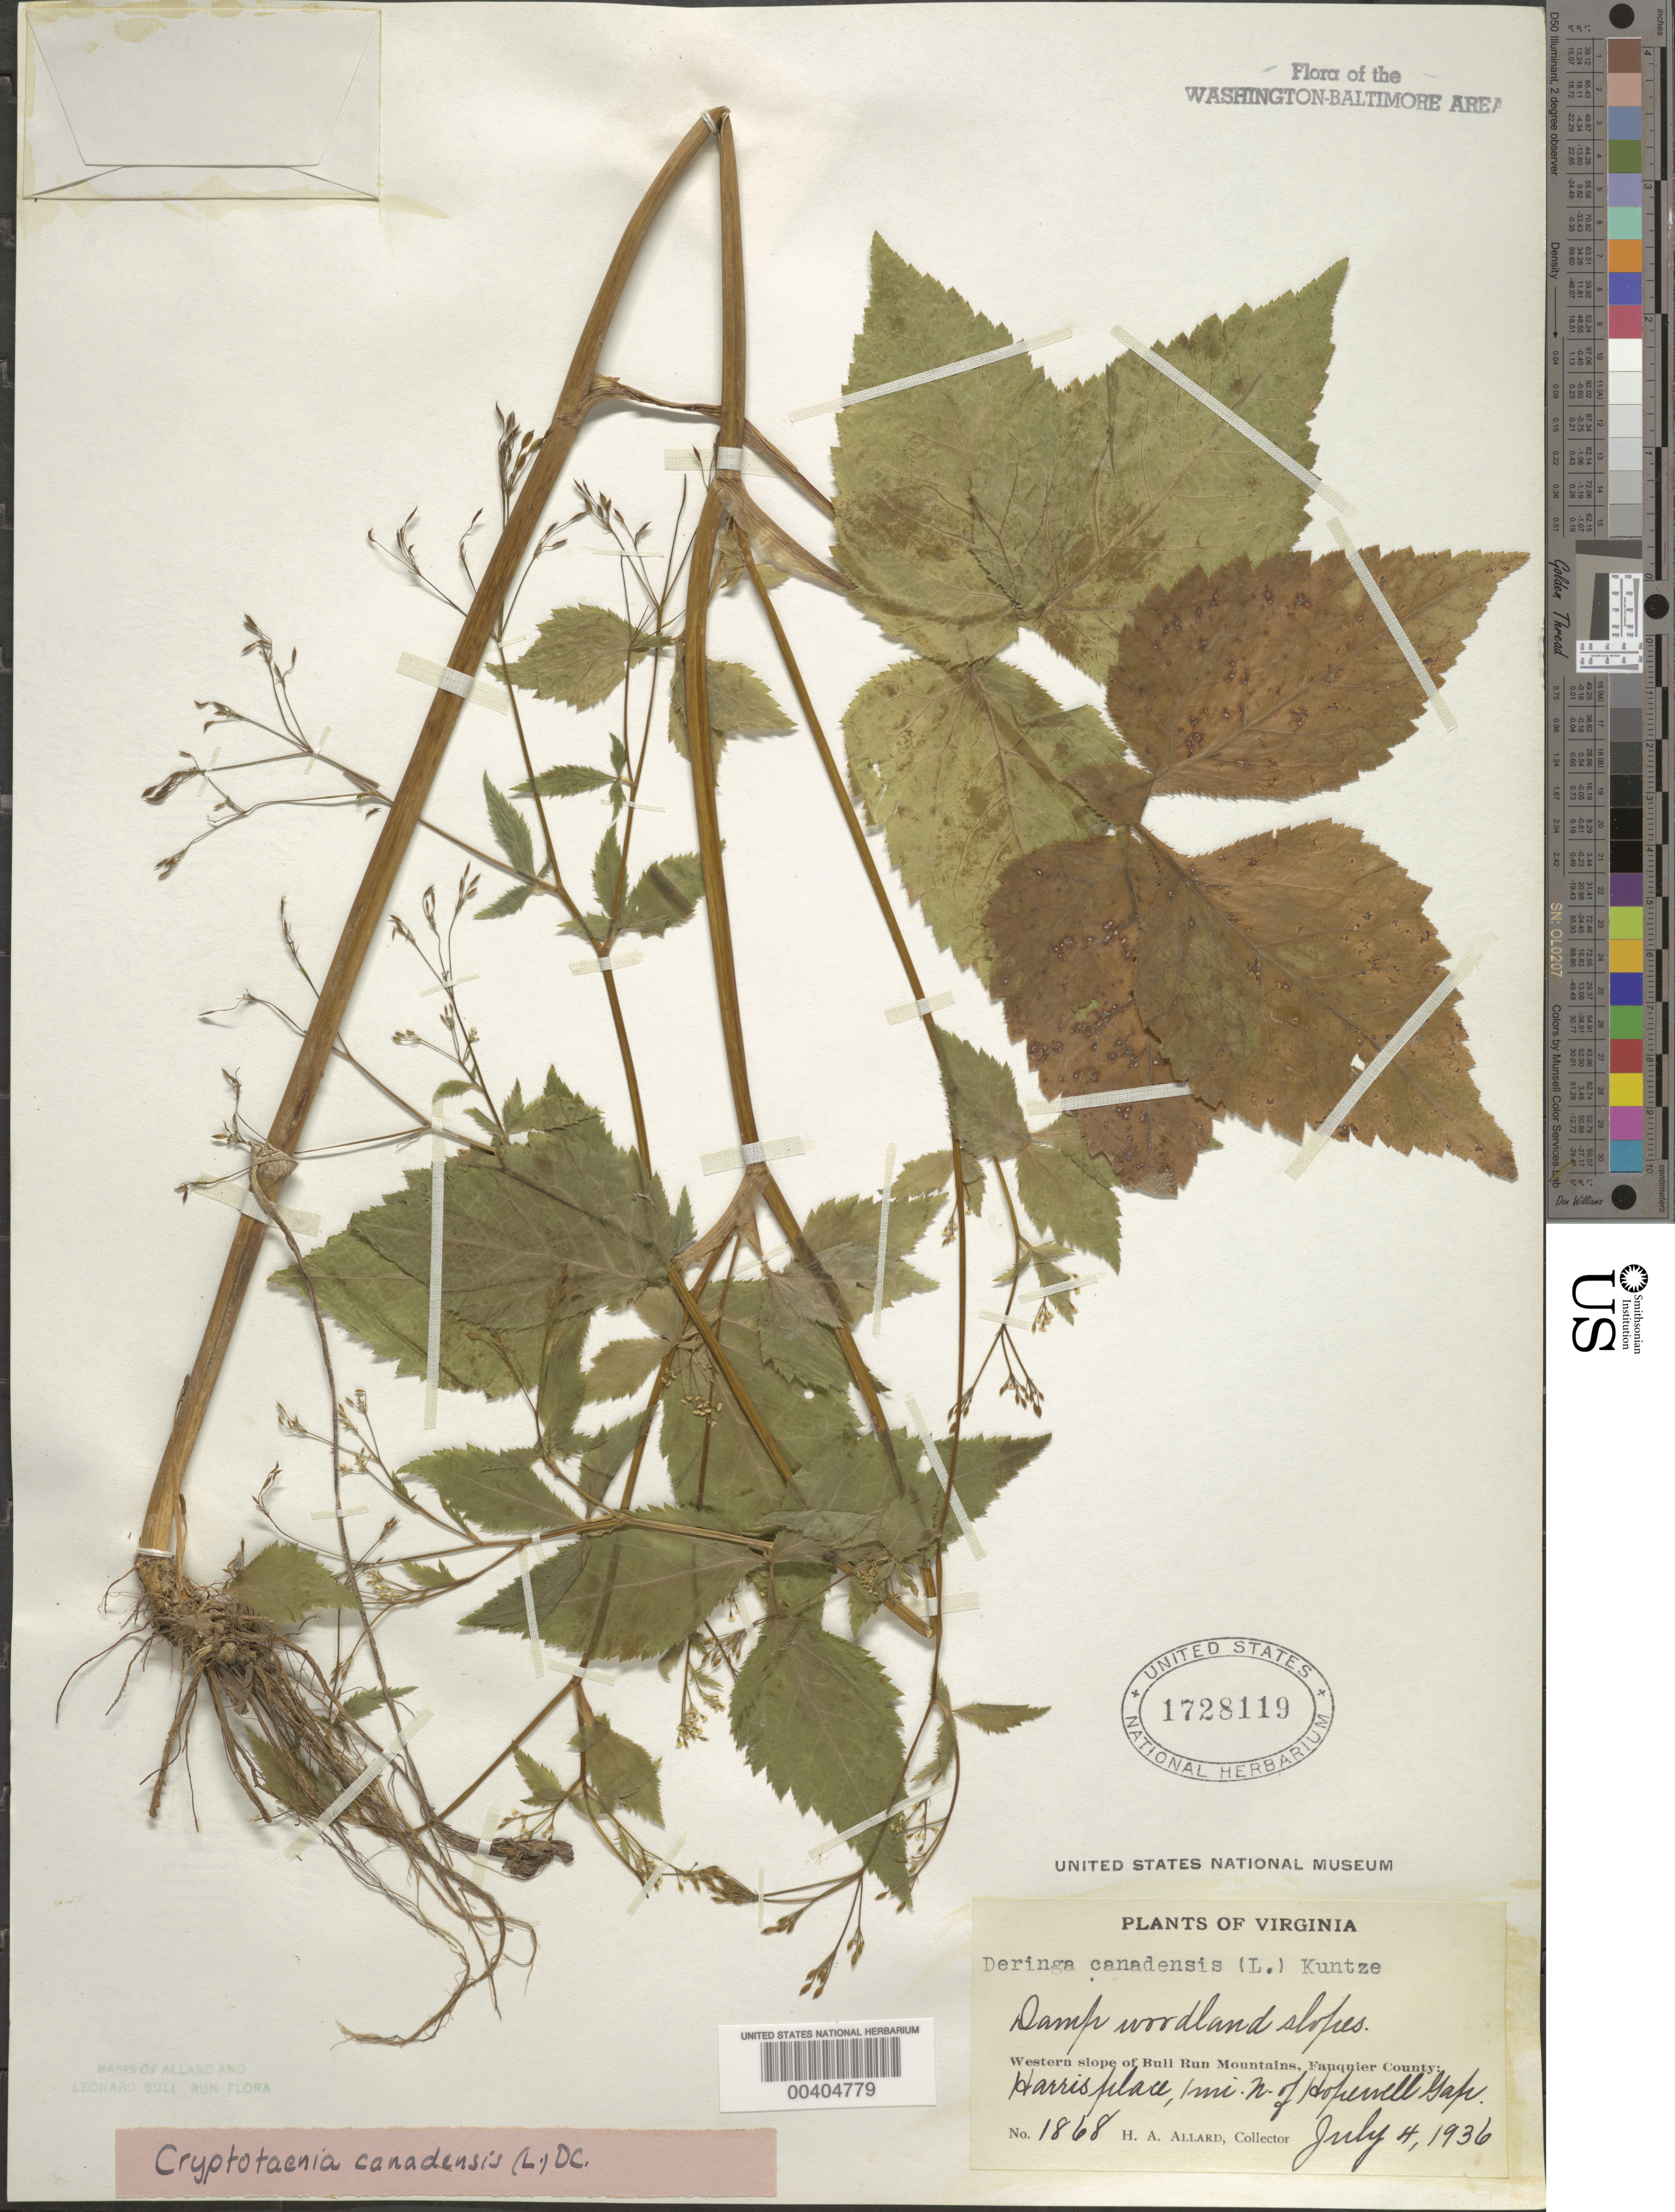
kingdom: Plantae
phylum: Tracheophyta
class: Magnoliopsida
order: Apiales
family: Apiaceae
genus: Cryptotaenia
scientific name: Cryptotaenia canadensis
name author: (L.) DC.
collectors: H. A. Allard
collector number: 1868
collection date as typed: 04 Jul 1936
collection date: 1936-07-04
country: United States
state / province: Virginia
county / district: Fauquier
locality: North of Hopewell Gap, western slope of Bull Run Mts.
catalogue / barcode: US 1728119